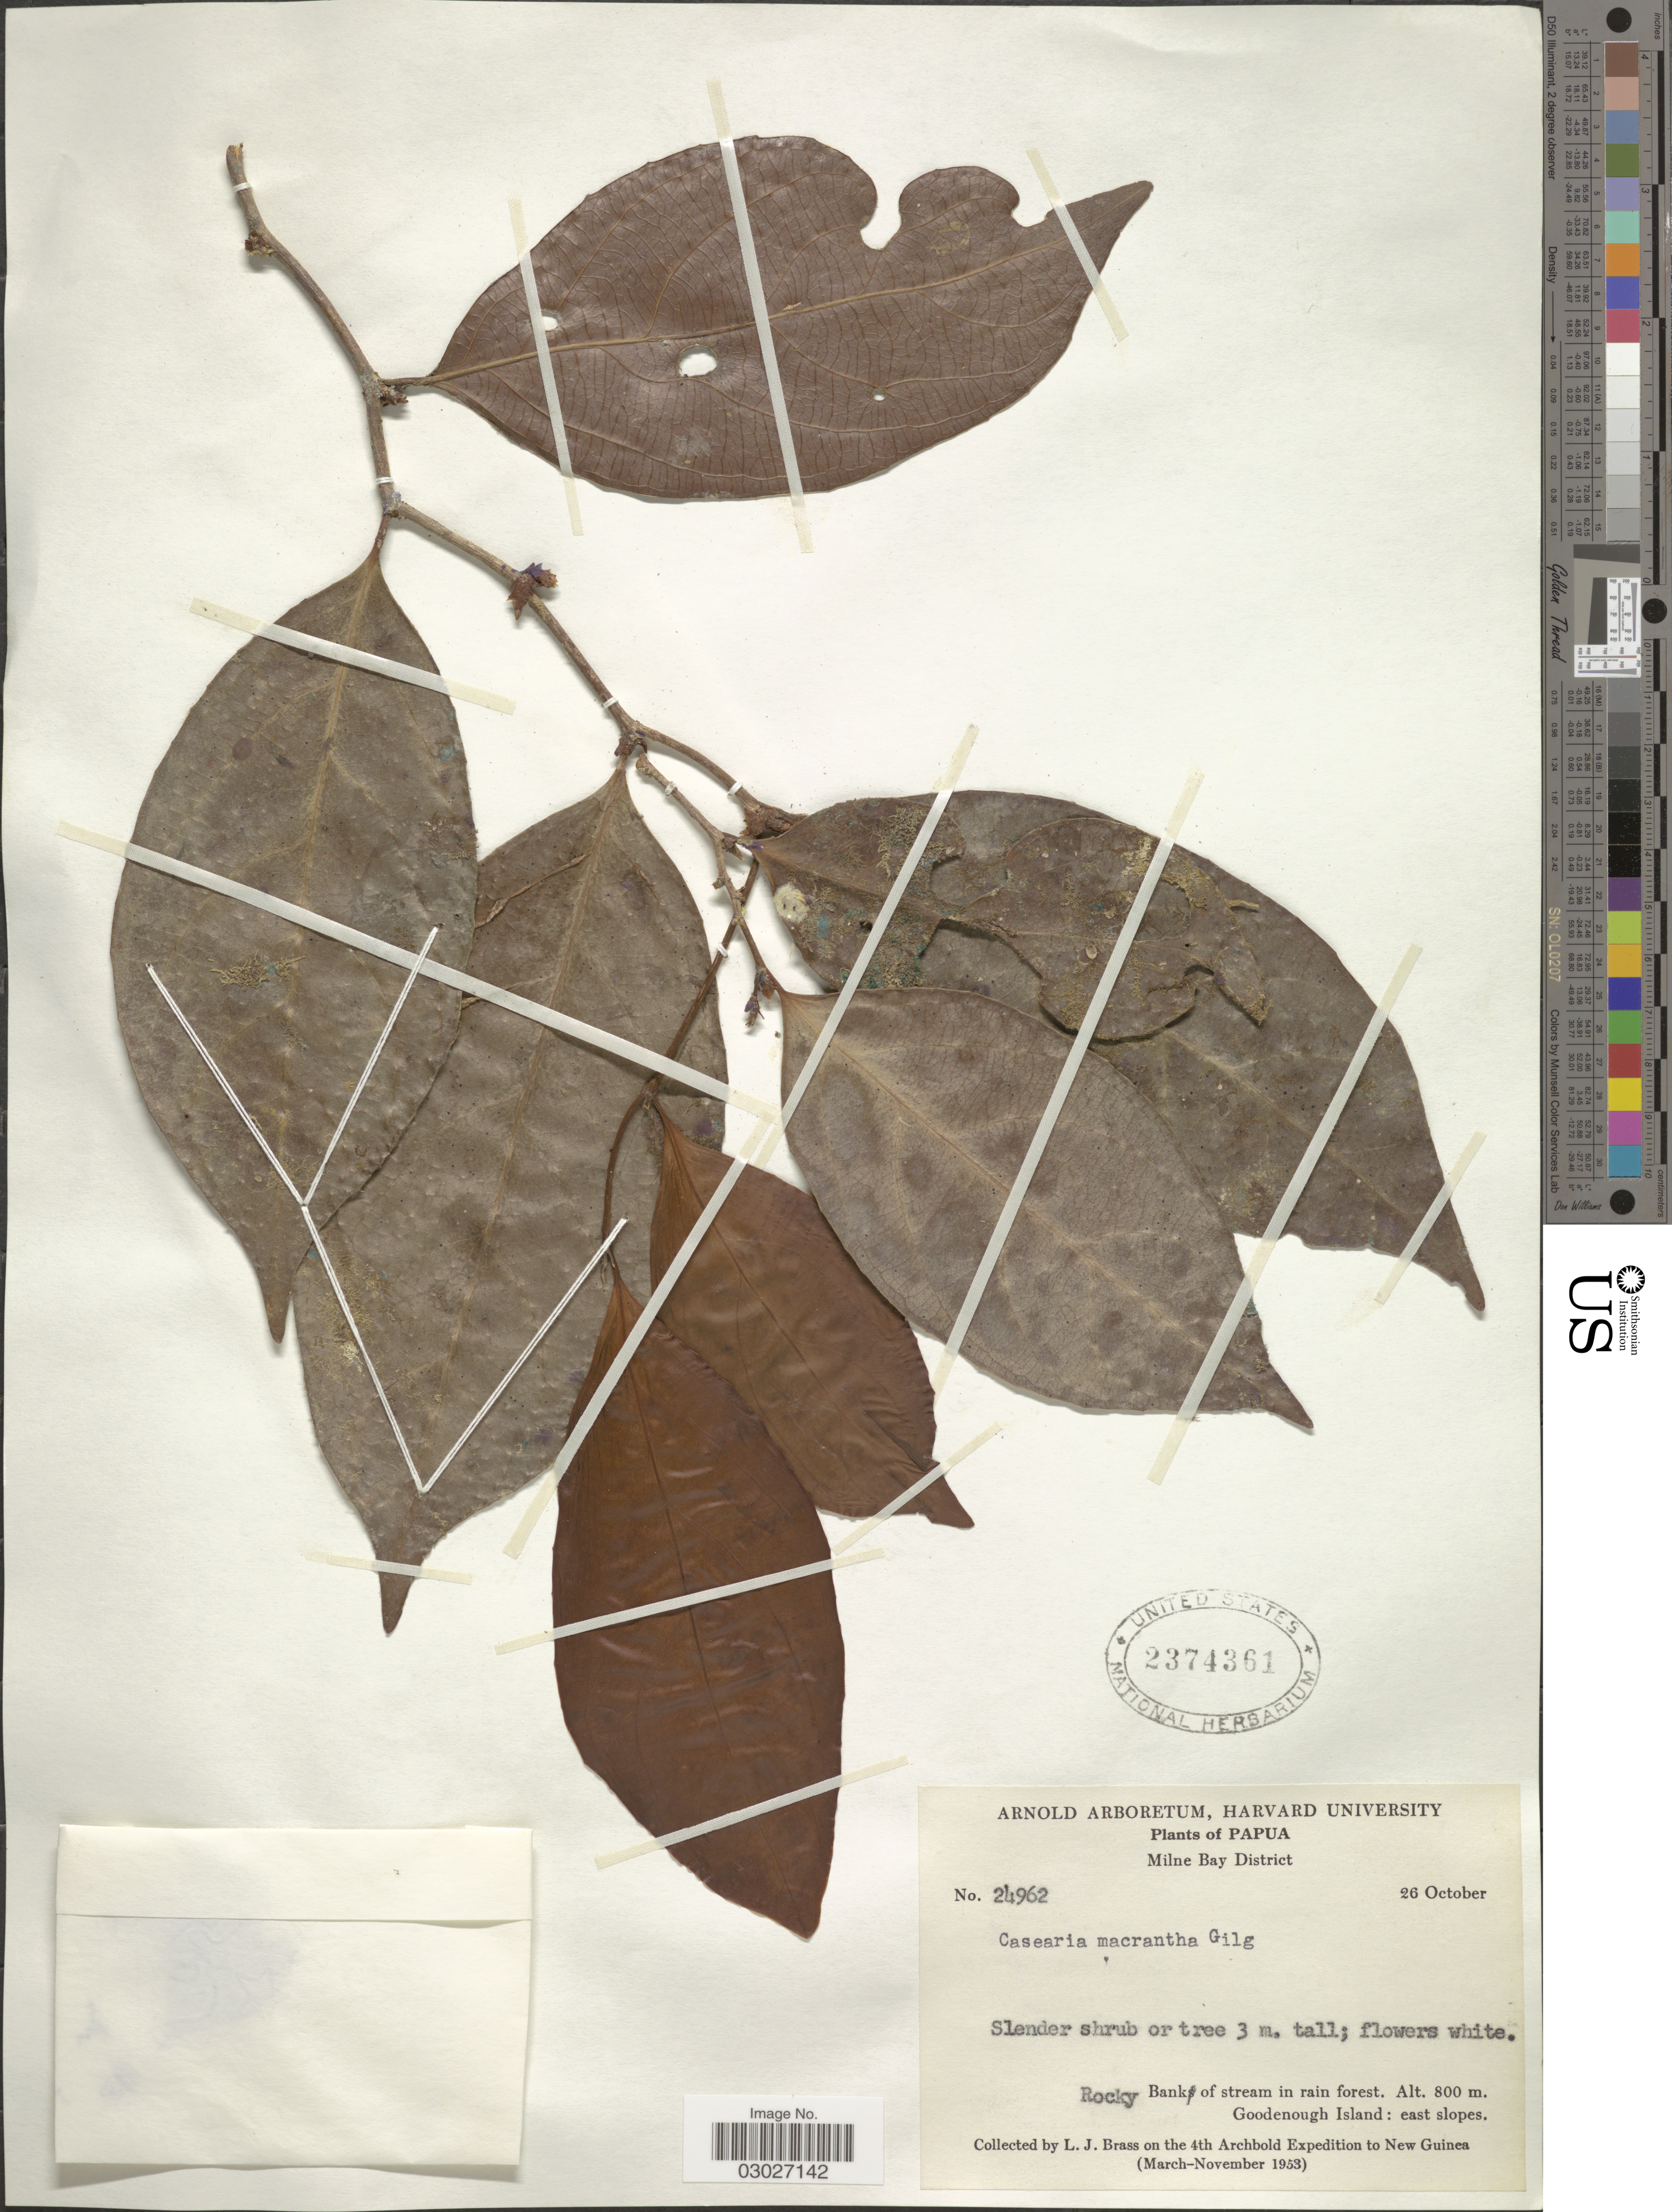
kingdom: Plantae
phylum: Tracheophyta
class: Magnoliopsida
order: Malpighiales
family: Salicaceae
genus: Casearia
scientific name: Casearia macrantha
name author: Gilg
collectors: L. J. Brass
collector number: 24962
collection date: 1953-10-26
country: Papua New Guinea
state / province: Milne Bay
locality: Milne Bay District. Rocky Bank of stream in rain forest. Goodenough Island: east slopes. New Guinea.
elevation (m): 800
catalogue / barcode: US 2374361